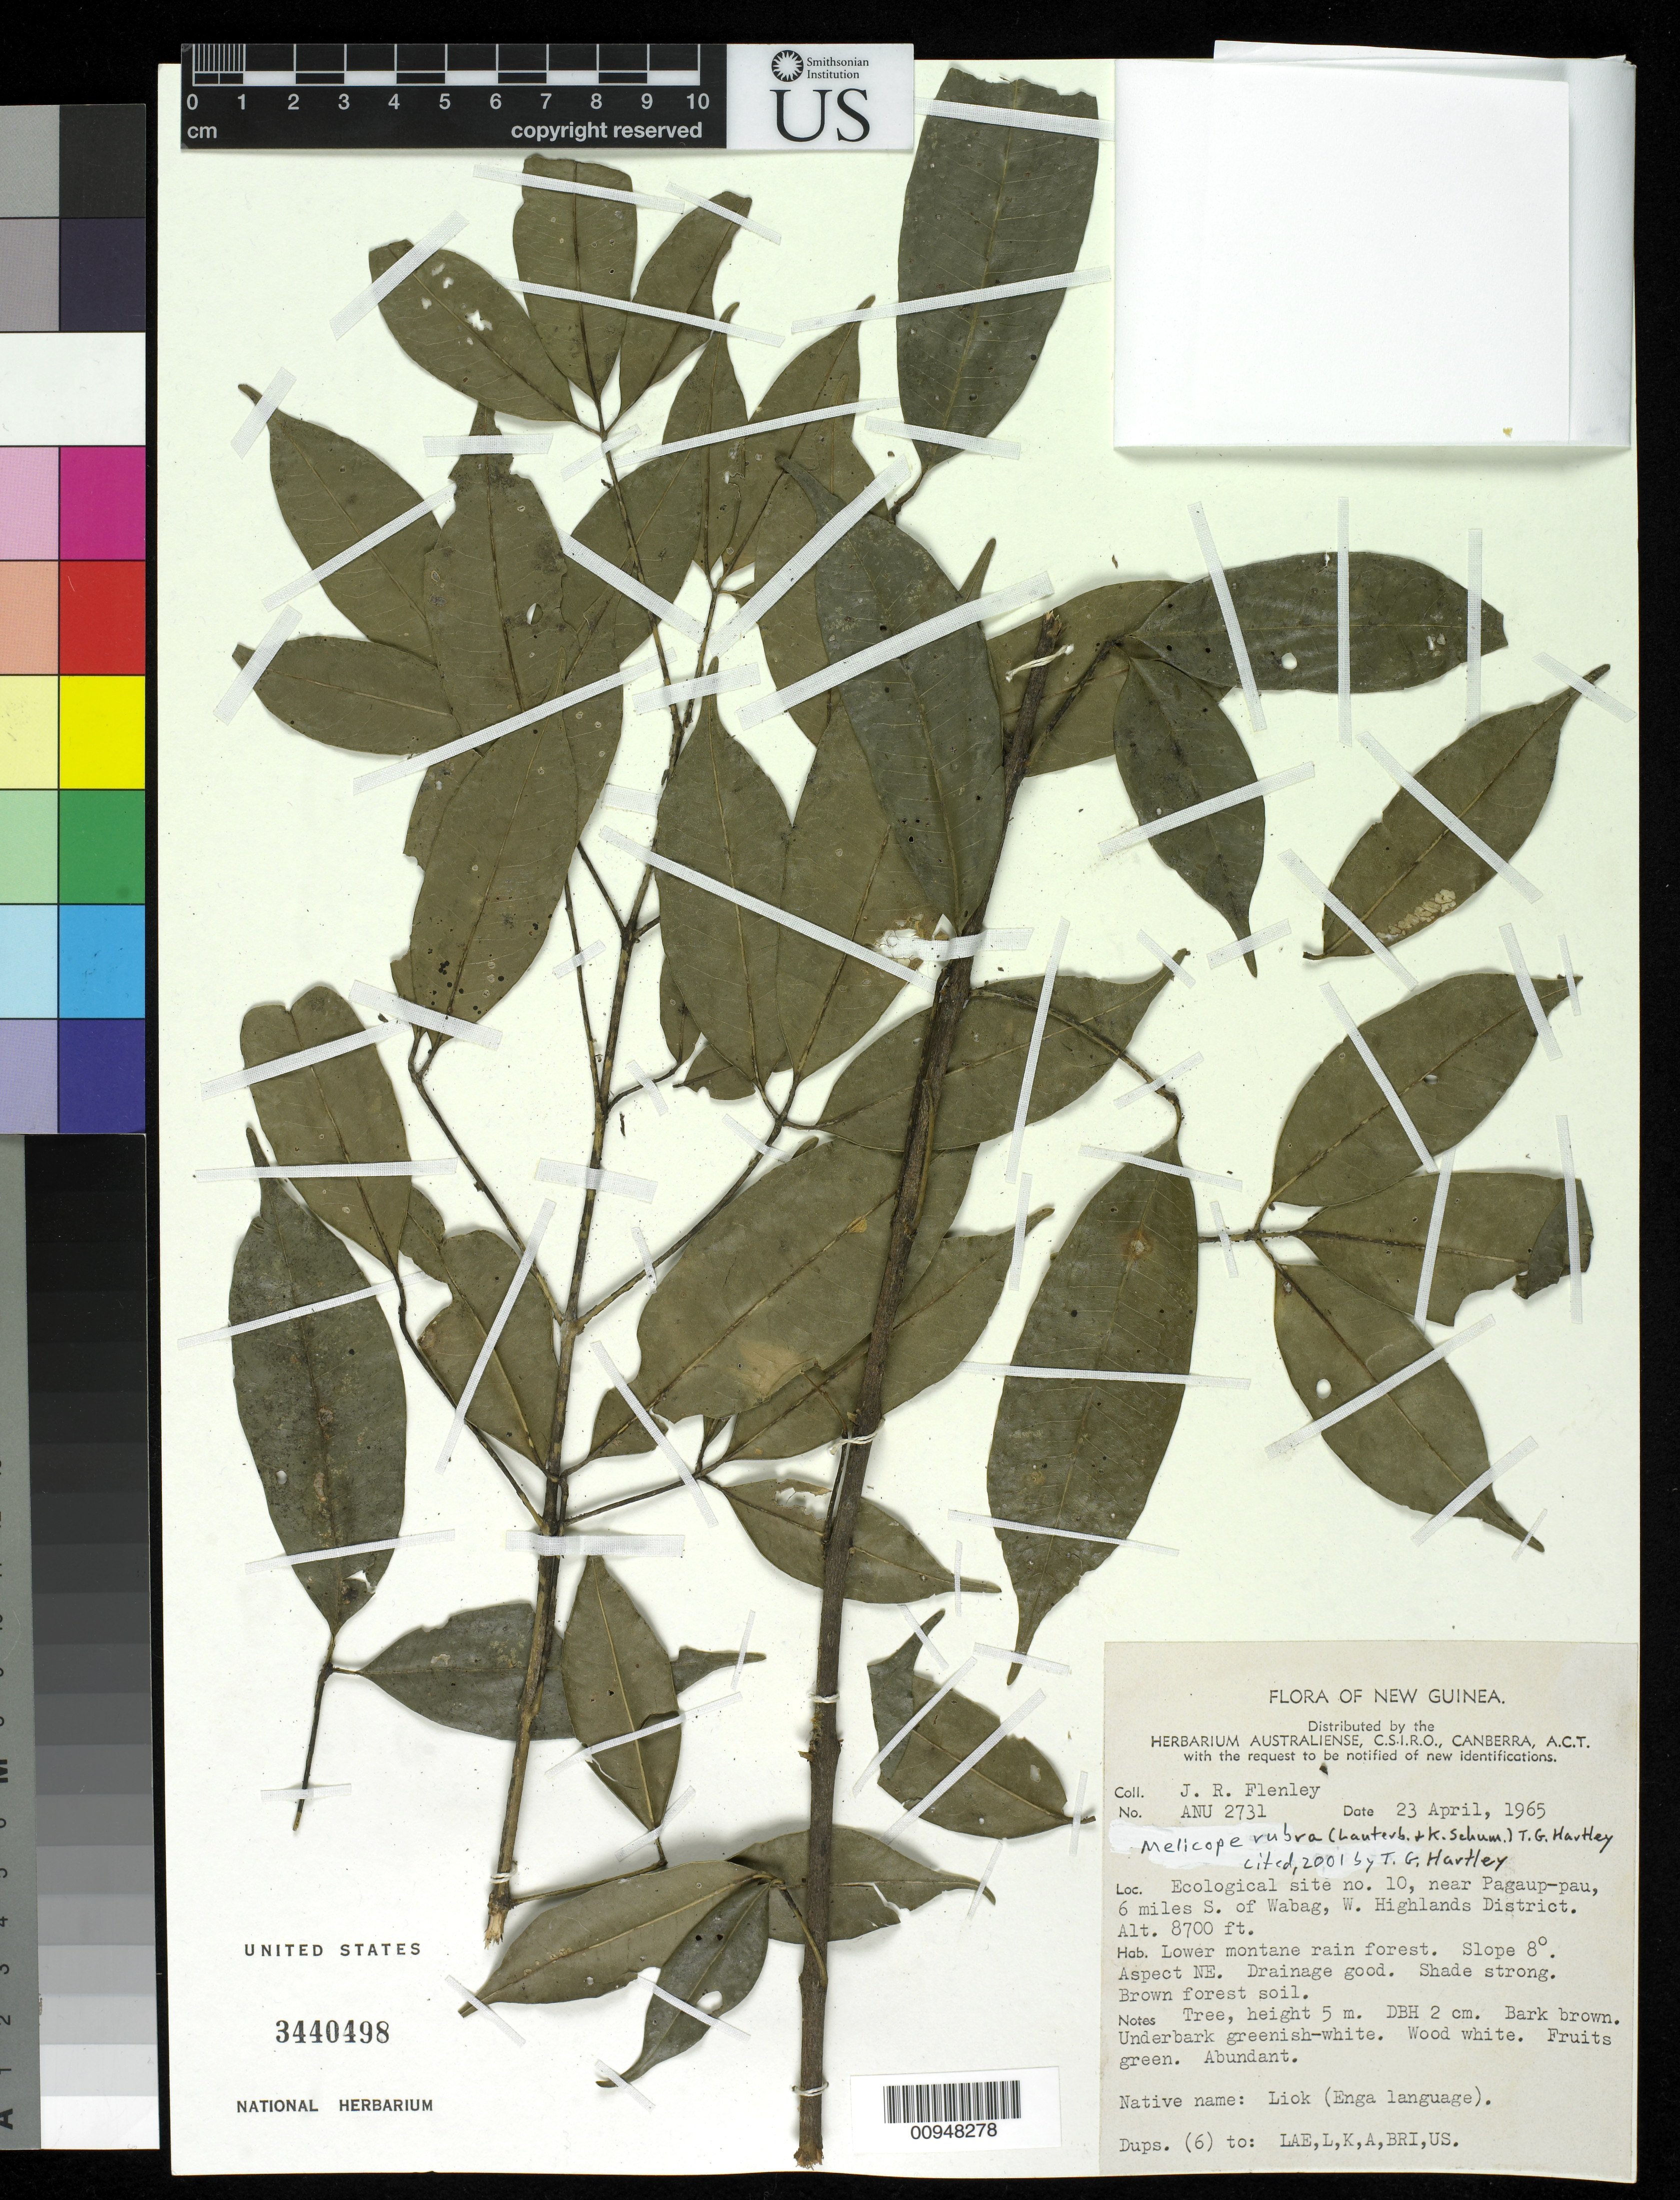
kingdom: Plantae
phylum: Tracheophyta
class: Magnoliopsida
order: Sapindales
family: Rutaceae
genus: Melicope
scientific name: Melicope rubra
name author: (Lauterb. & K. Schum.) T.G. Hartley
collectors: J. Flenley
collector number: ANU 2731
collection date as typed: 23 Apr 1965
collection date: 1965-04-23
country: Papua New Guinea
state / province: Enga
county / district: Wabag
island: New Guinea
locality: Ecological site no. 10, near Pagaup-pau, 6 miles S of Wabag.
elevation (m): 2652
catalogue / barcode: US 3440498